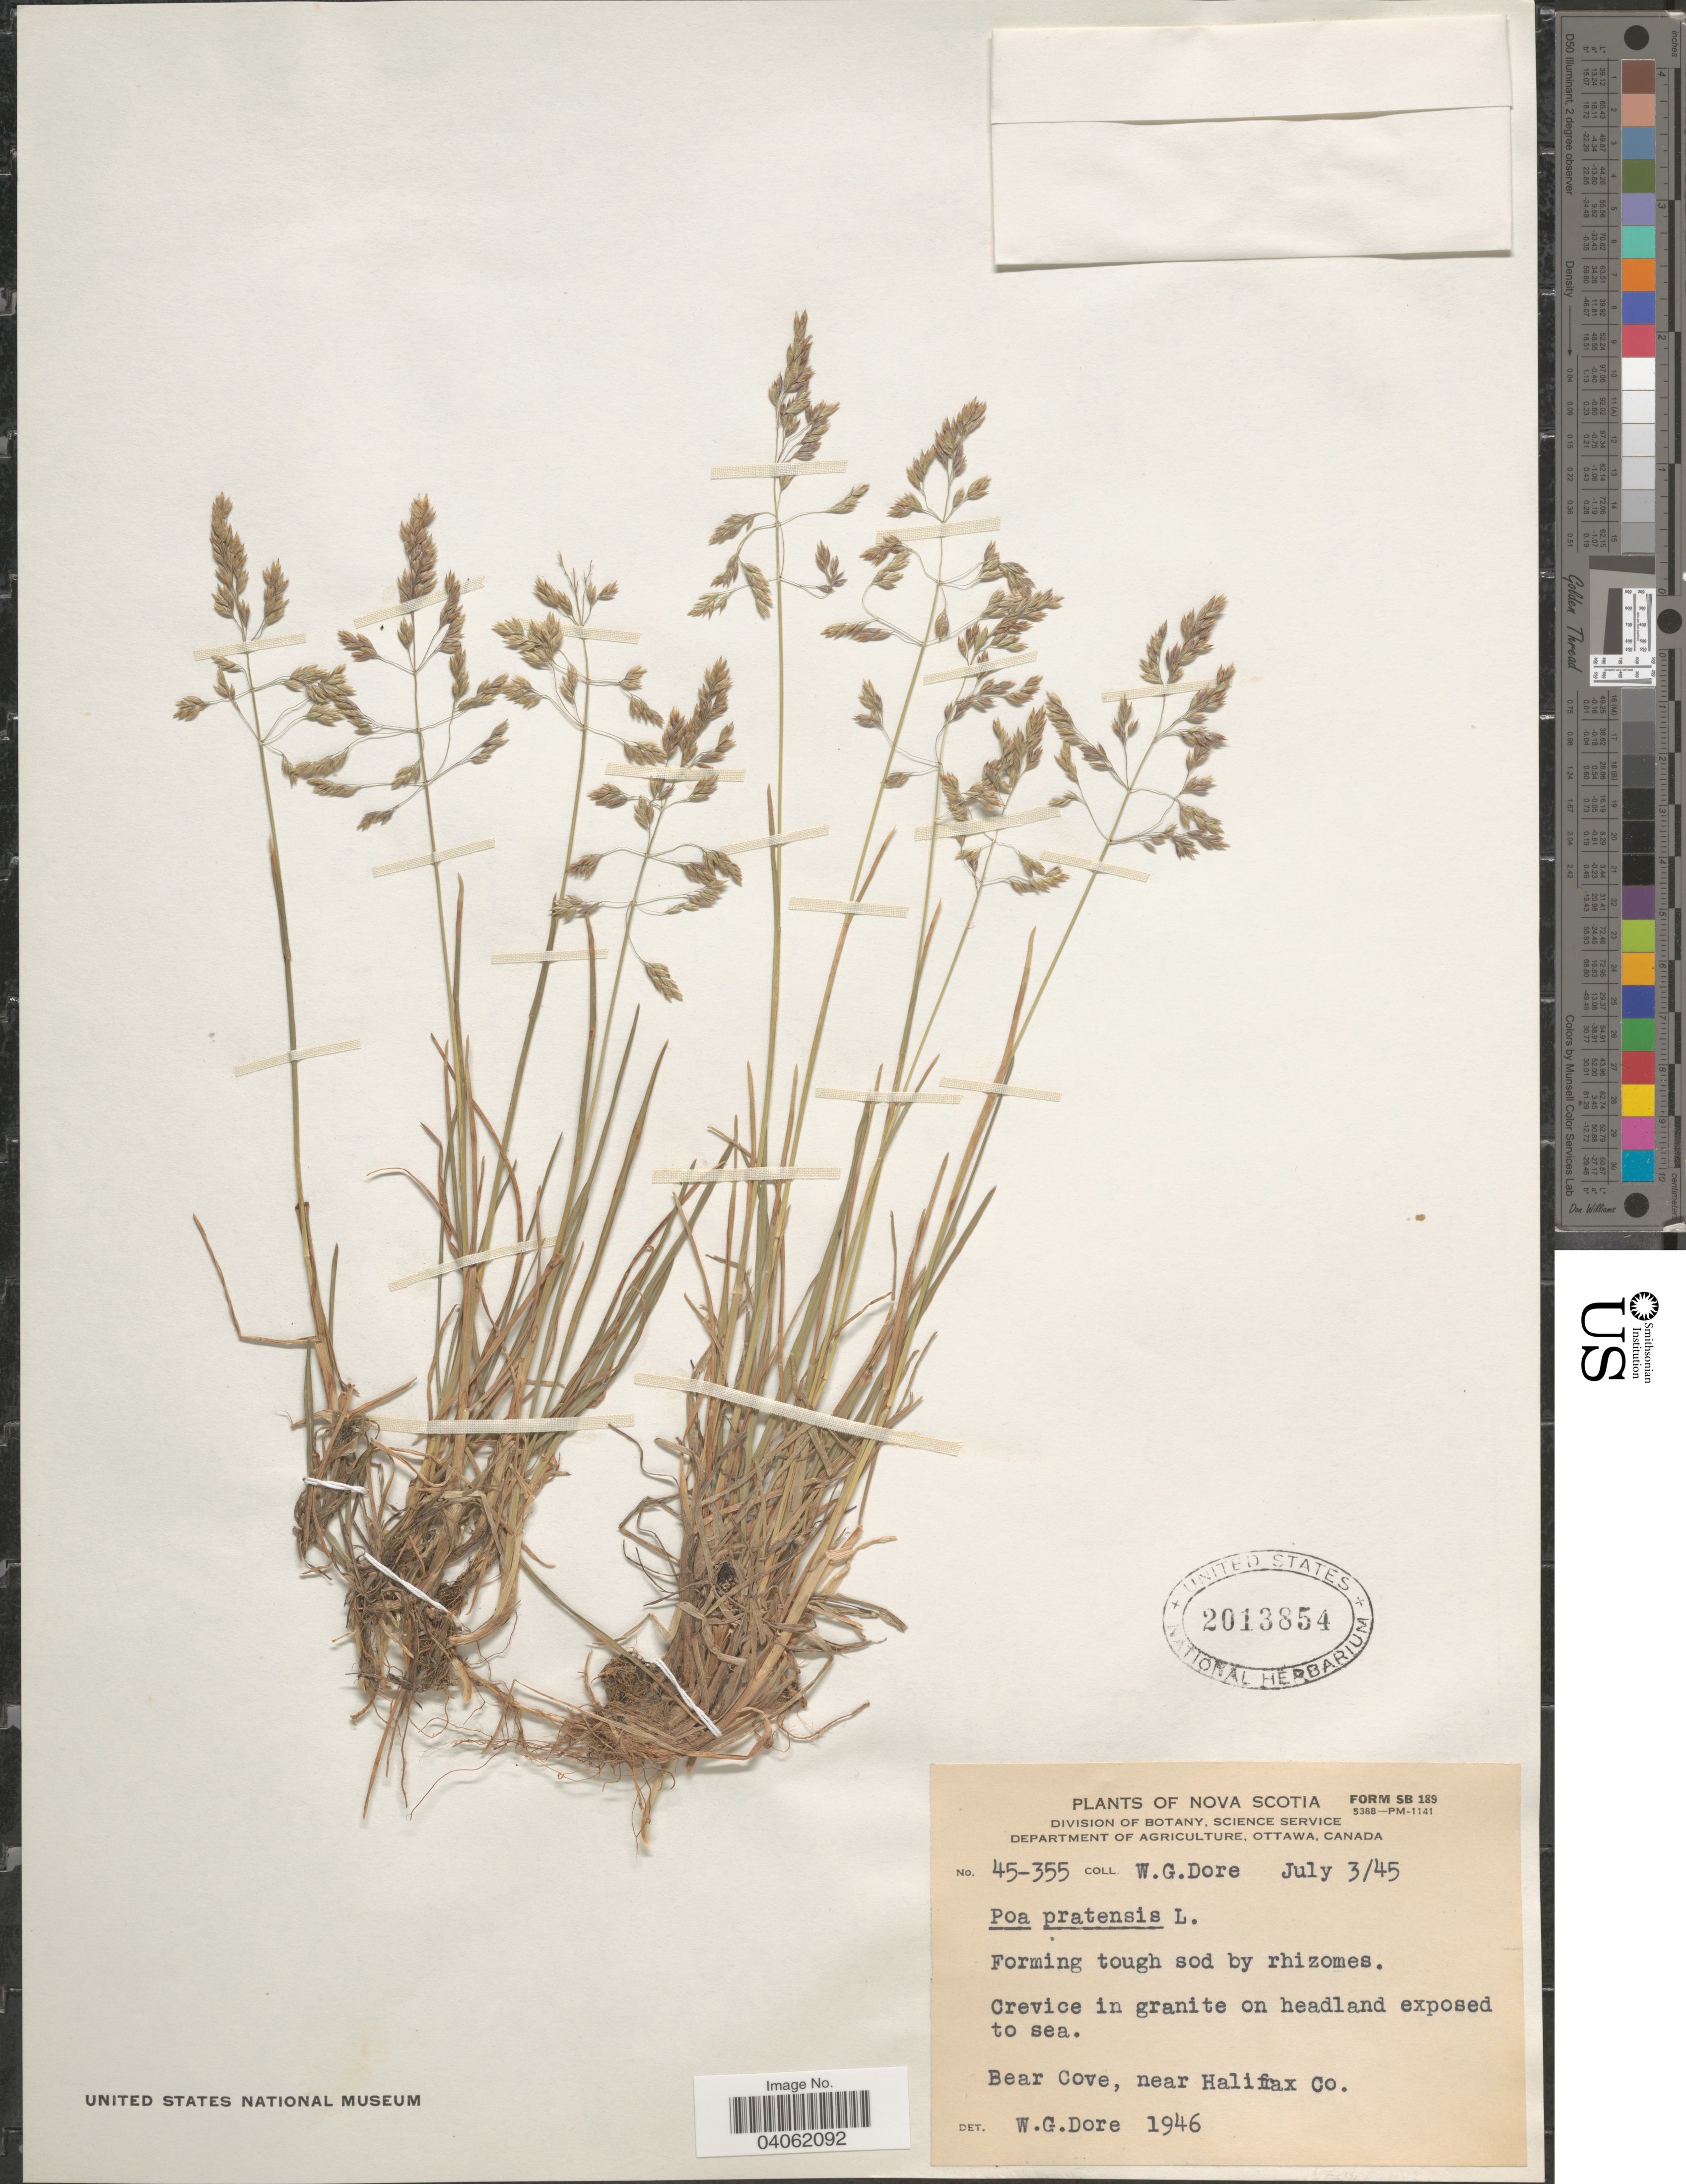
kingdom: Plantae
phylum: Tracheophyta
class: Liliopsida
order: Poales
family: Poaceae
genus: Poa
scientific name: Poa pratensis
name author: L.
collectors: W. Dore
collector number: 45-355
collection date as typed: Transcribed d/m/y: 3/7/45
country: Canada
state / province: Nova Scotia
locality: On headland exposed to sea. Bear Cove, near Halifax Co.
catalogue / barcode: US 2013854